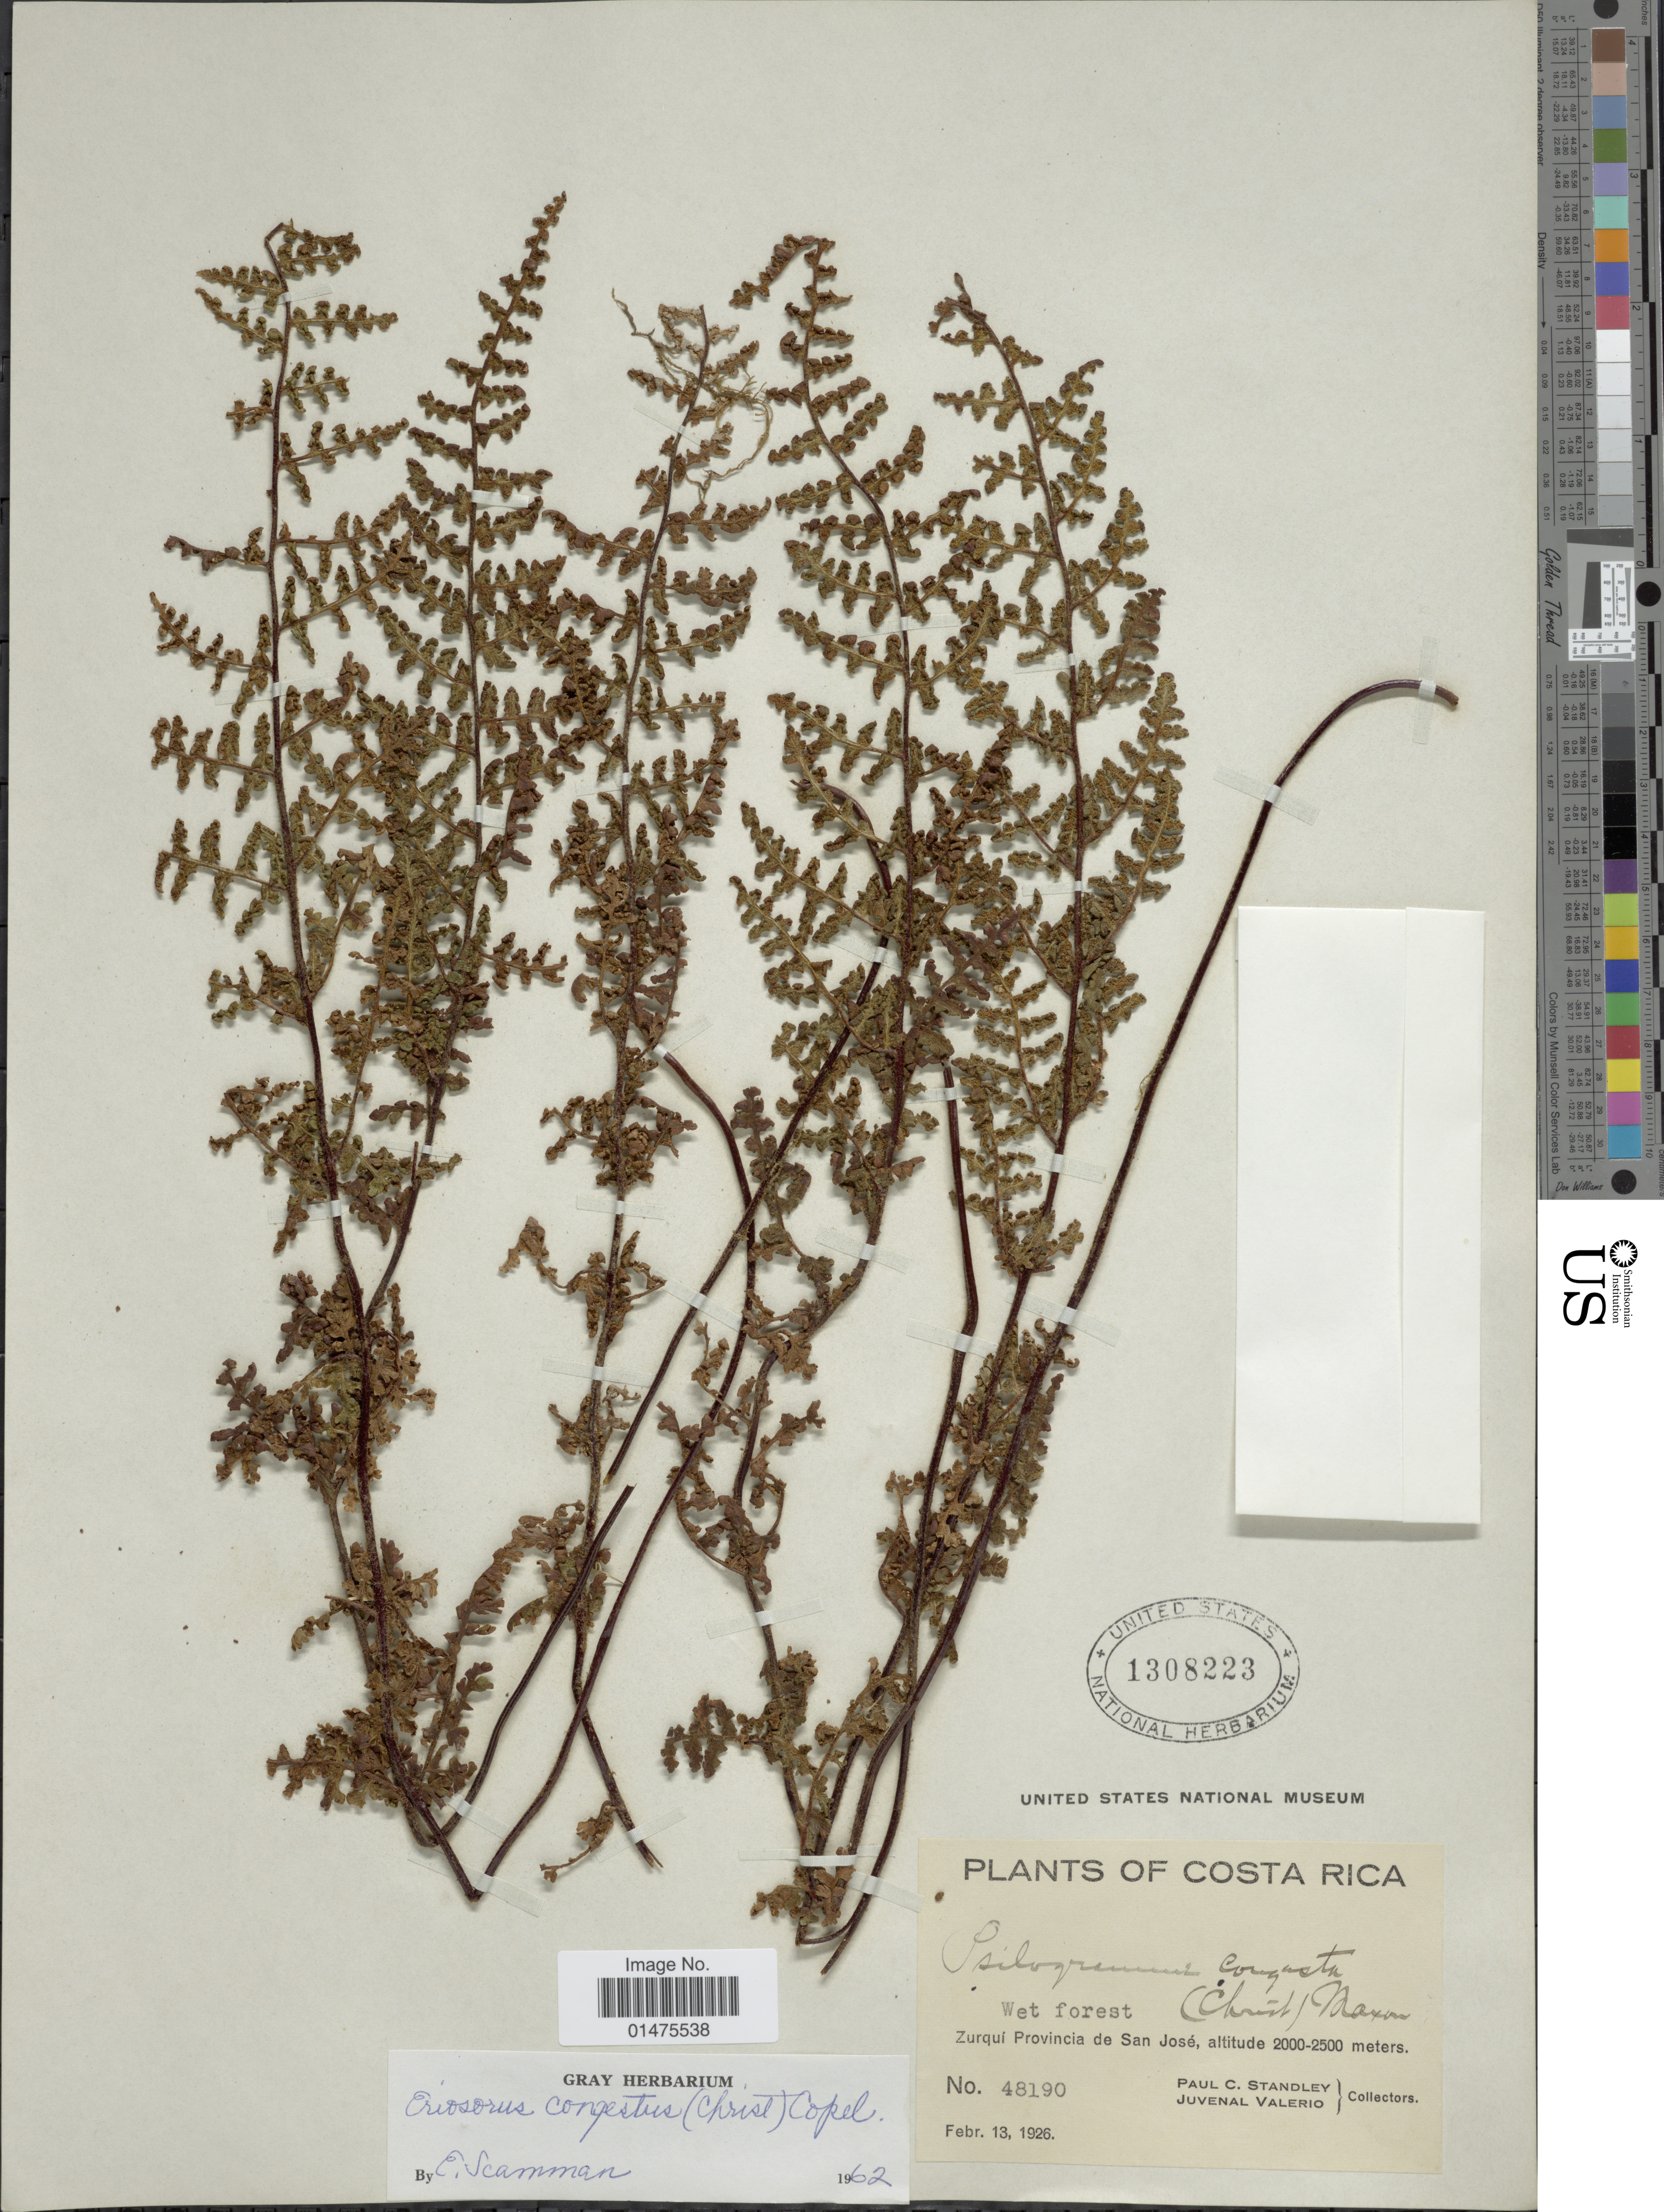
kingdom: Plantae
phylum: Tracheophyta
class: Polypodiopsida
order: Polypodiales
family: Pteridaceae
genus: Jamesonia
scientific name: Jamesonia congesta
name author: (Christ) Christenh.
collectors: P. C. Standley & J. Valerio R.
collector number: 48190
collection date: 1926-02-13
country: Costa Rica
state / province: San José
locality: Zurqui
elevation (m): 2000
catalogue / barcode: US 1308223